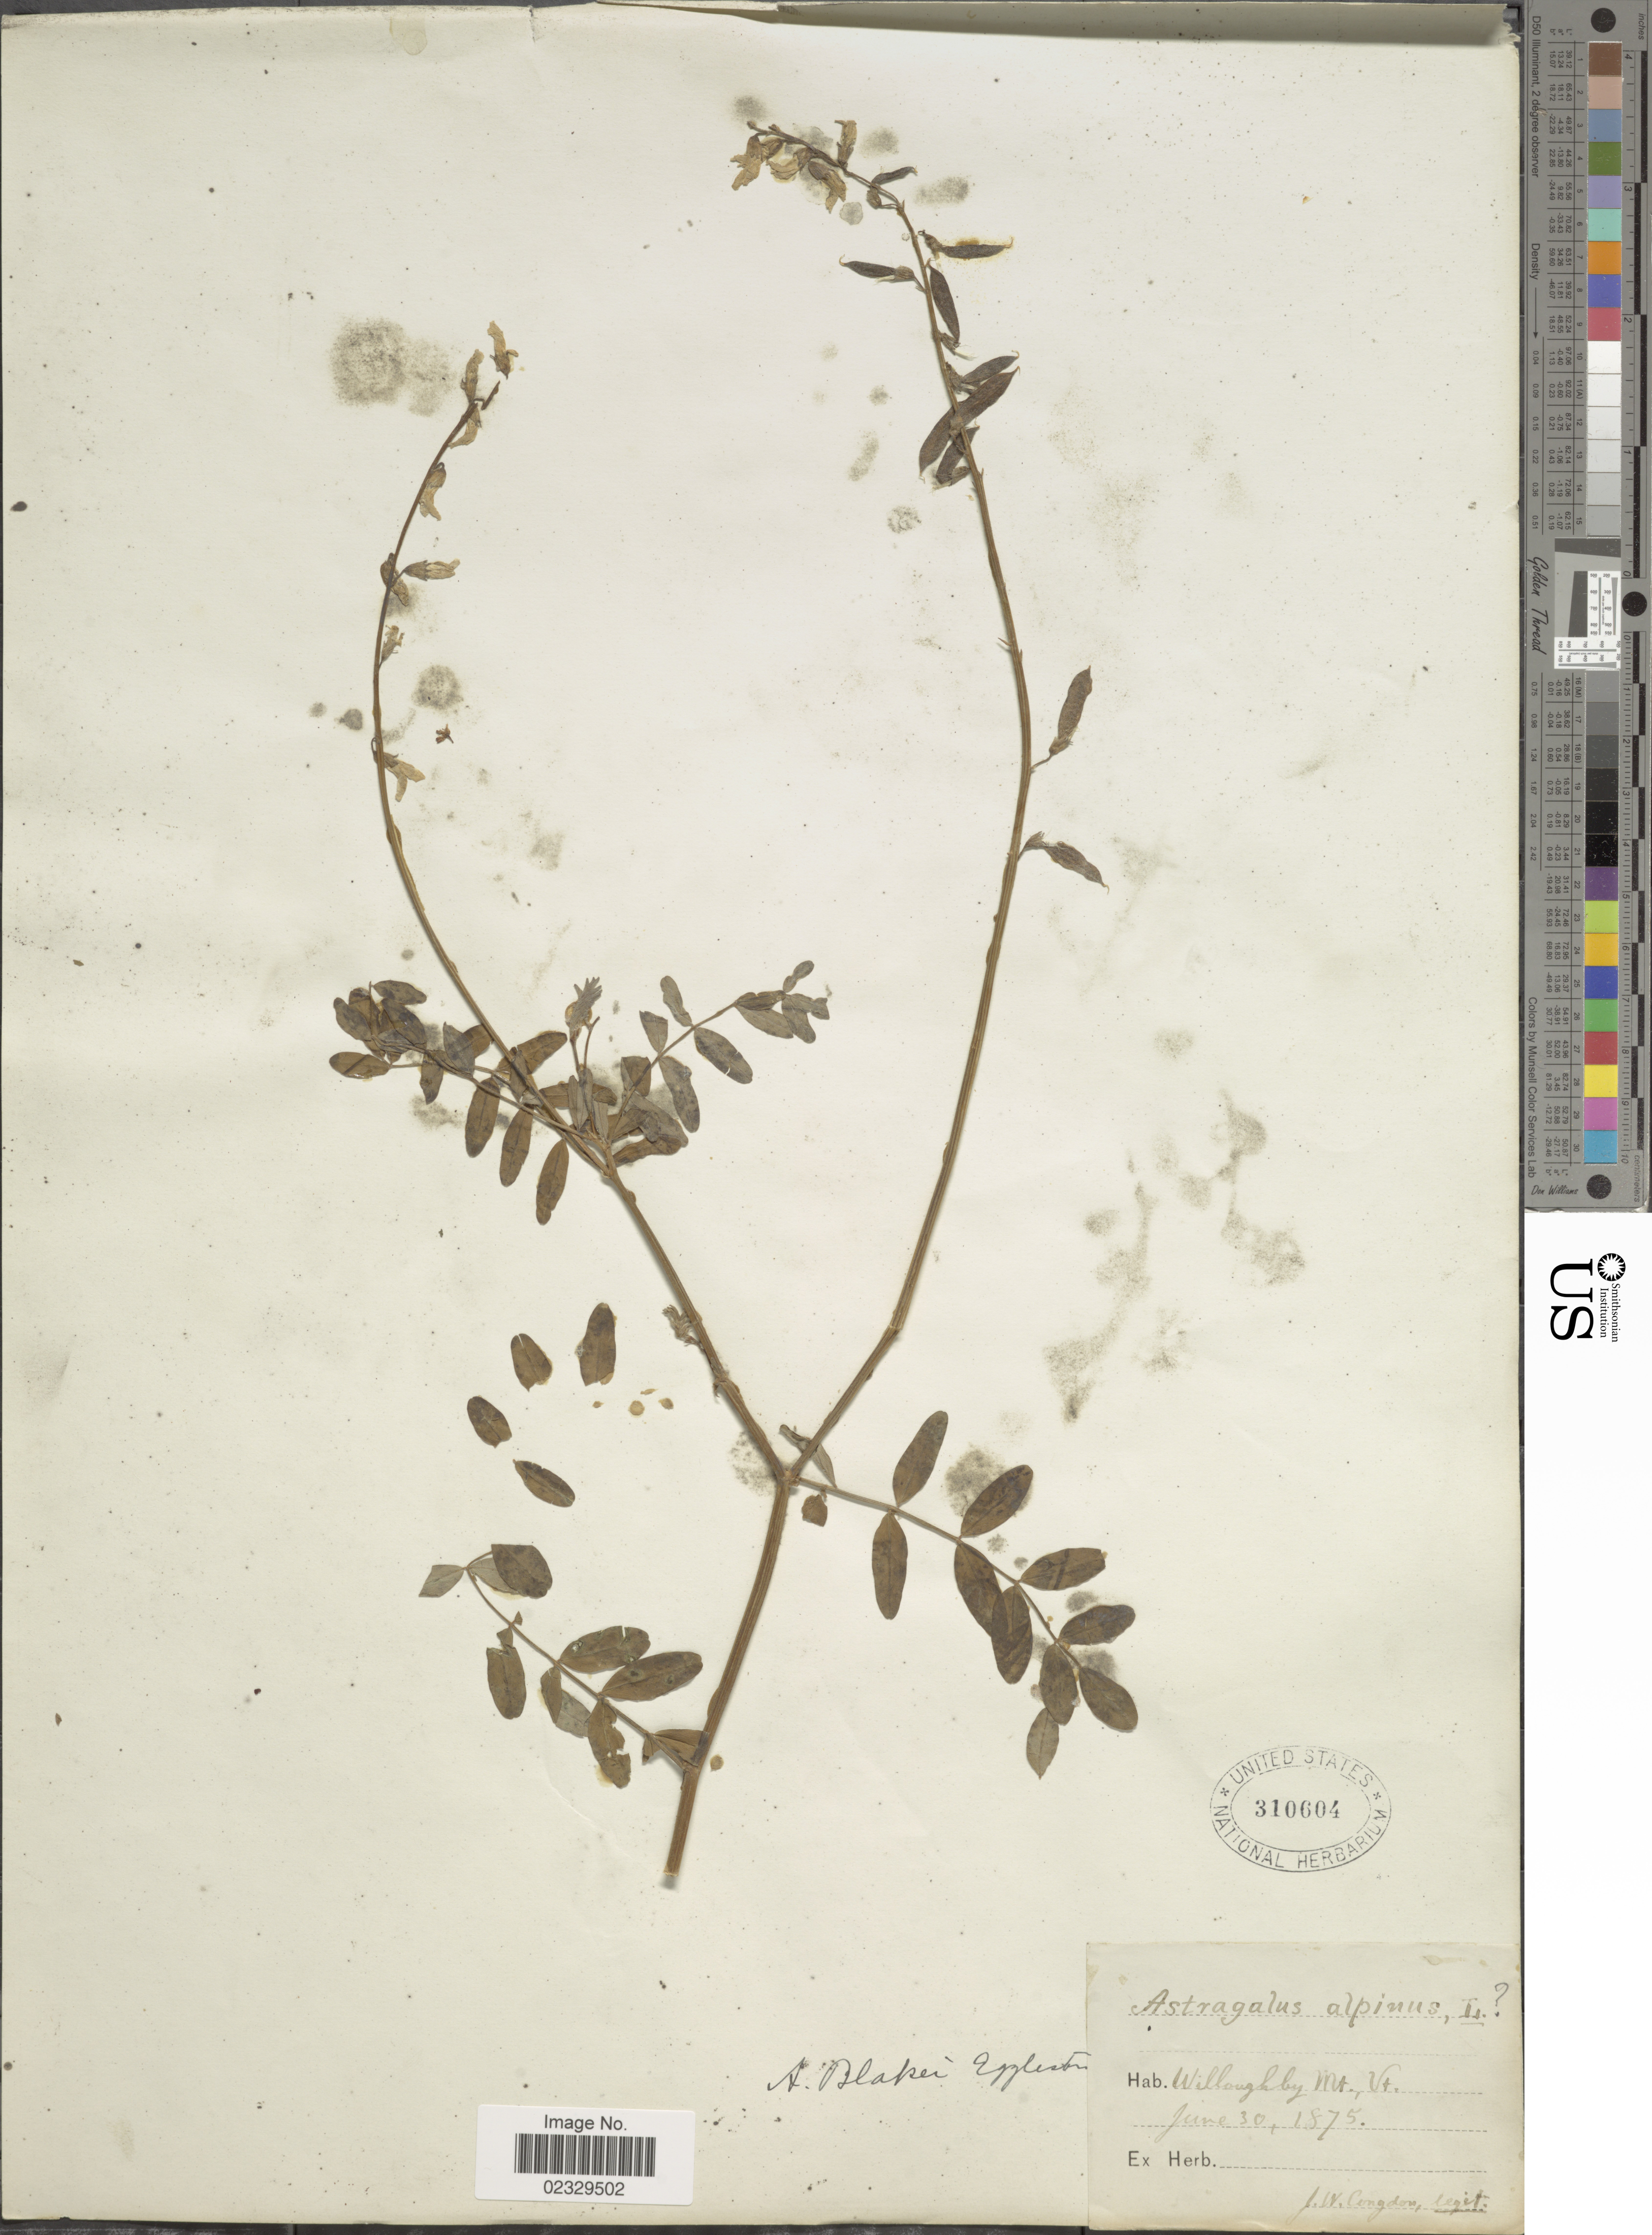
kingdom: Plantae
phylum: Tracheophyta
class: Magnoliopsida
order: Fabales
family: Fabaceae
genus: Astragalus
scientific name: Astragalus blakei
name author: Eggl.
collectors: J. W. Congdon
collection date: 1875-06-30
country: United States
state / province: Vermont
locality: Willoughby Mt.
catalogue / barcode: US 310604